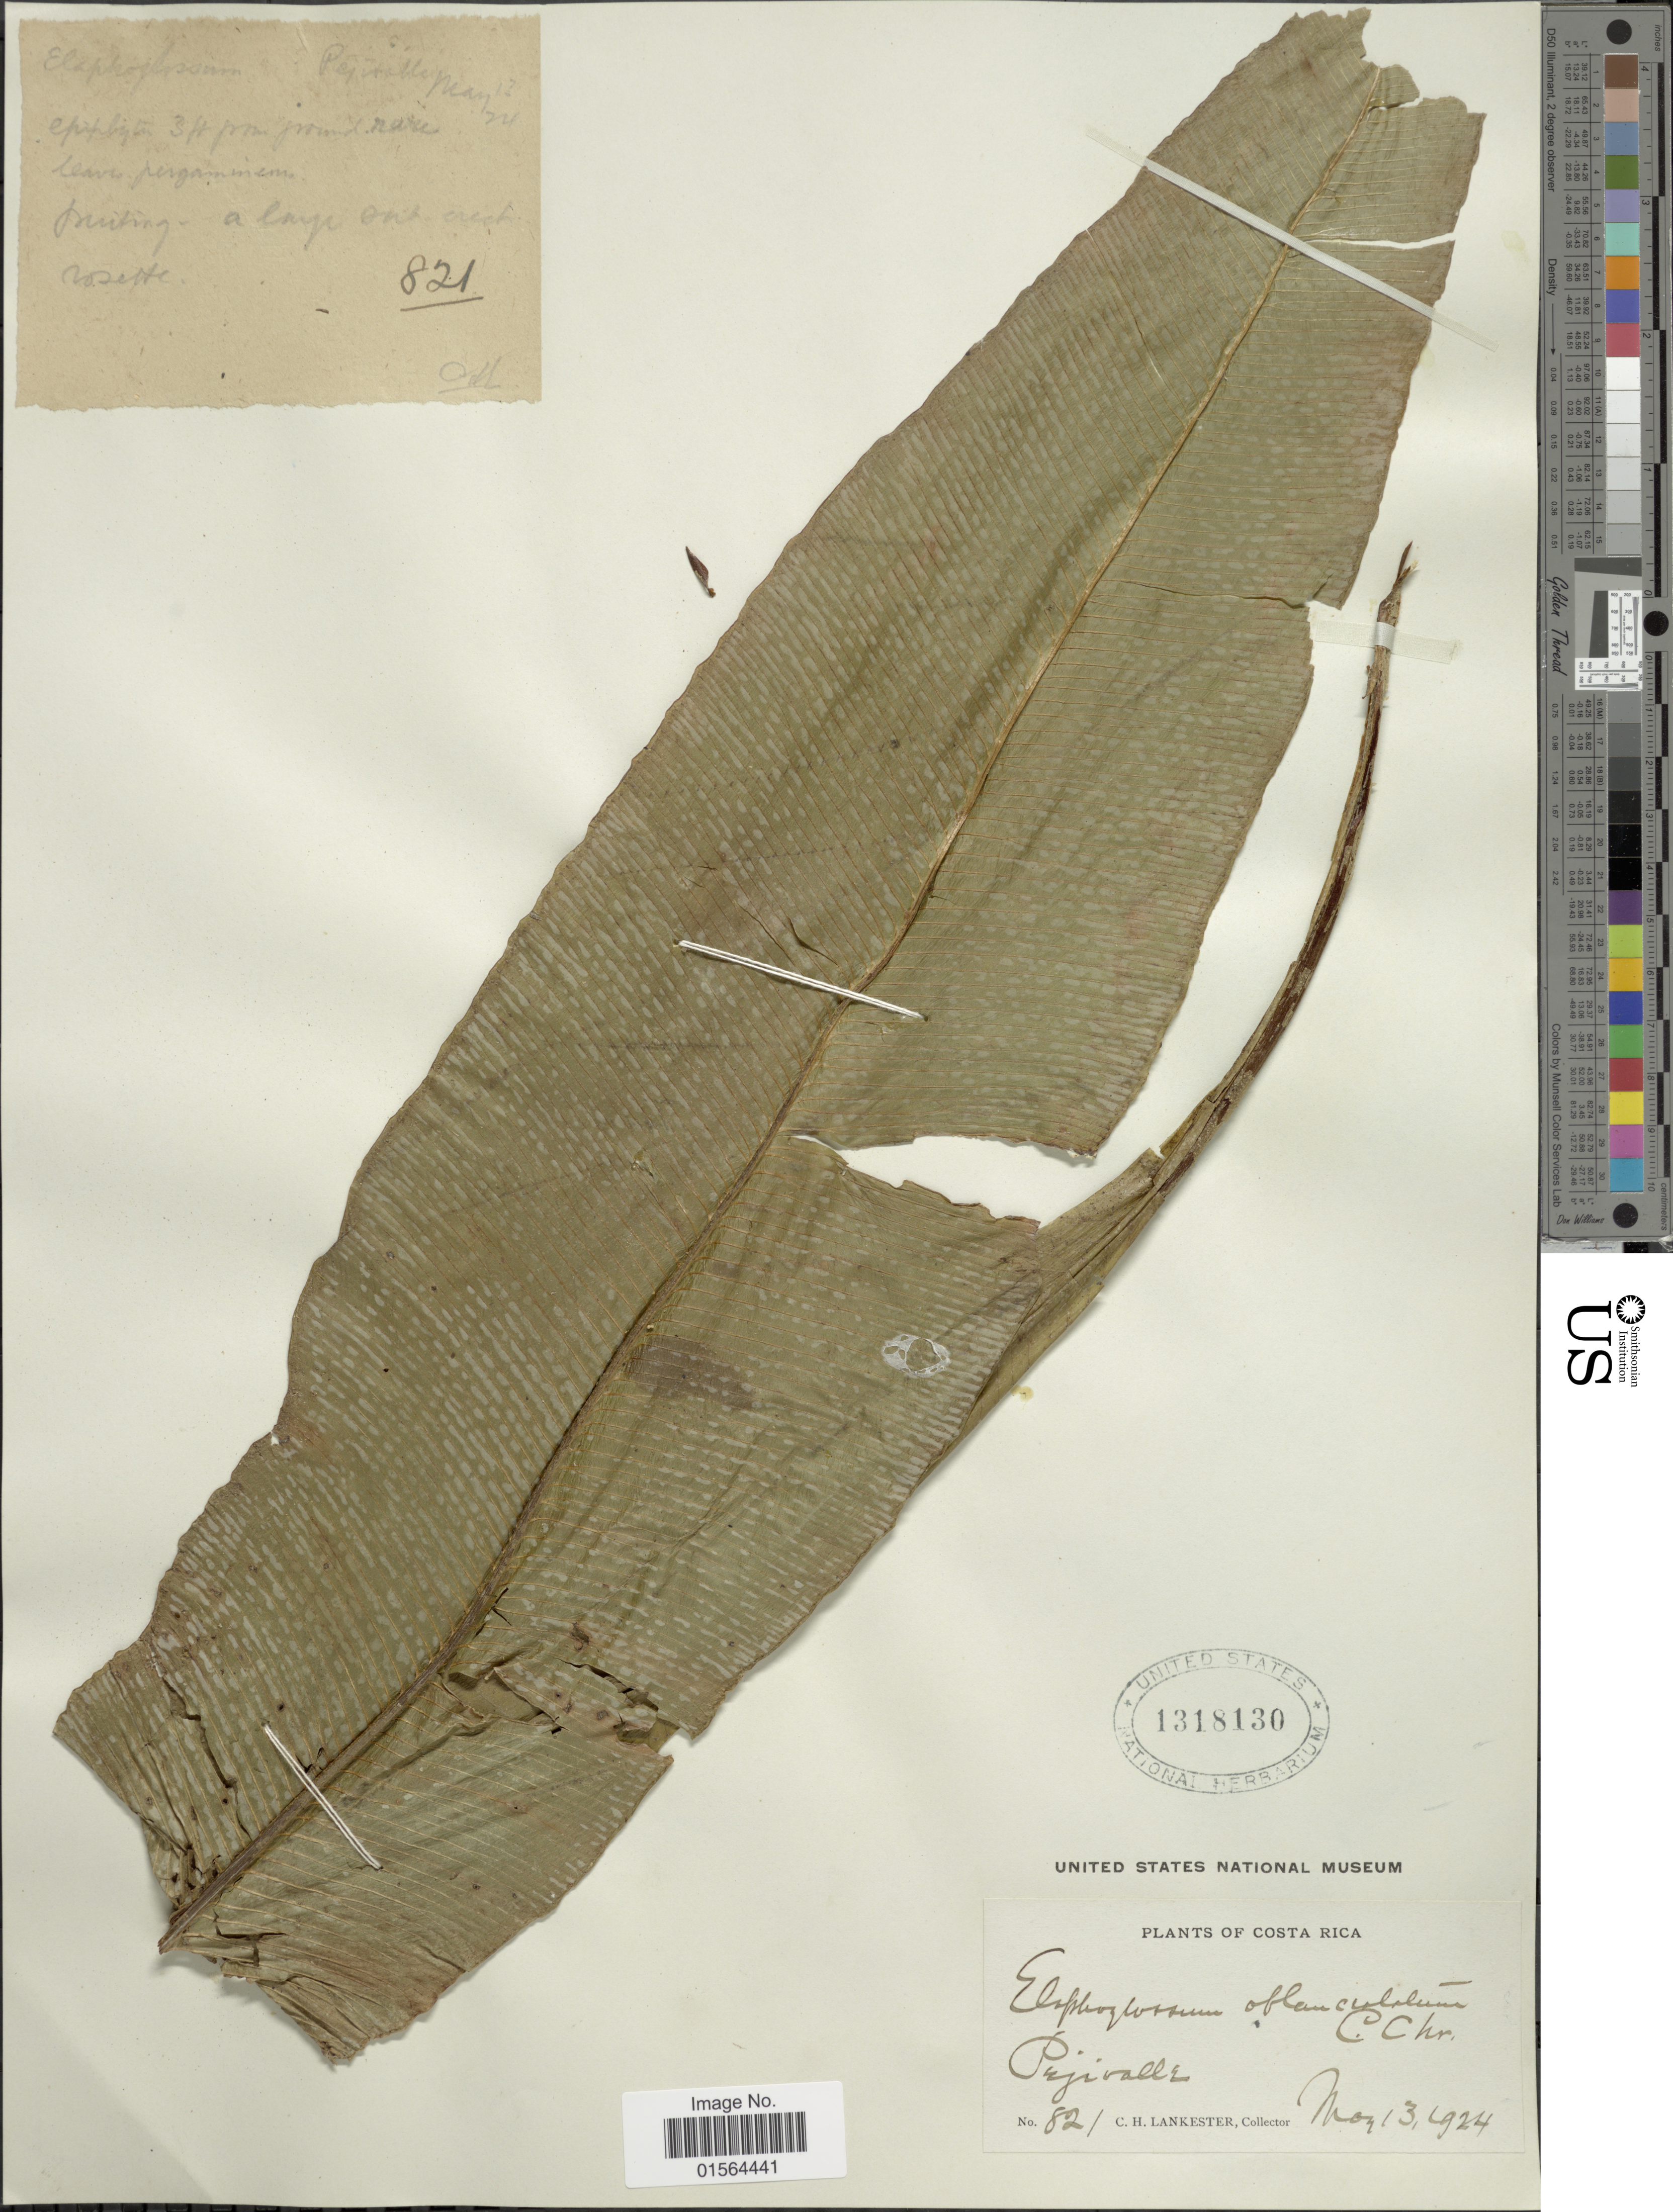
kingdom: Plantae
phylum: Tracheophyta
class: Polypodiopsida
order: Polypodiales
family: Dryopteridaceae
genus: Elaphoglossum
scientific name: Elaphoglossum oblanceolatum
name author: C. Chr.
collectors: C. H. Lankester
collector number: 821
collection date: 1924-05-13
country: Costa Rica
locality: Pejivalle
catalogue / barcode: US 1318130